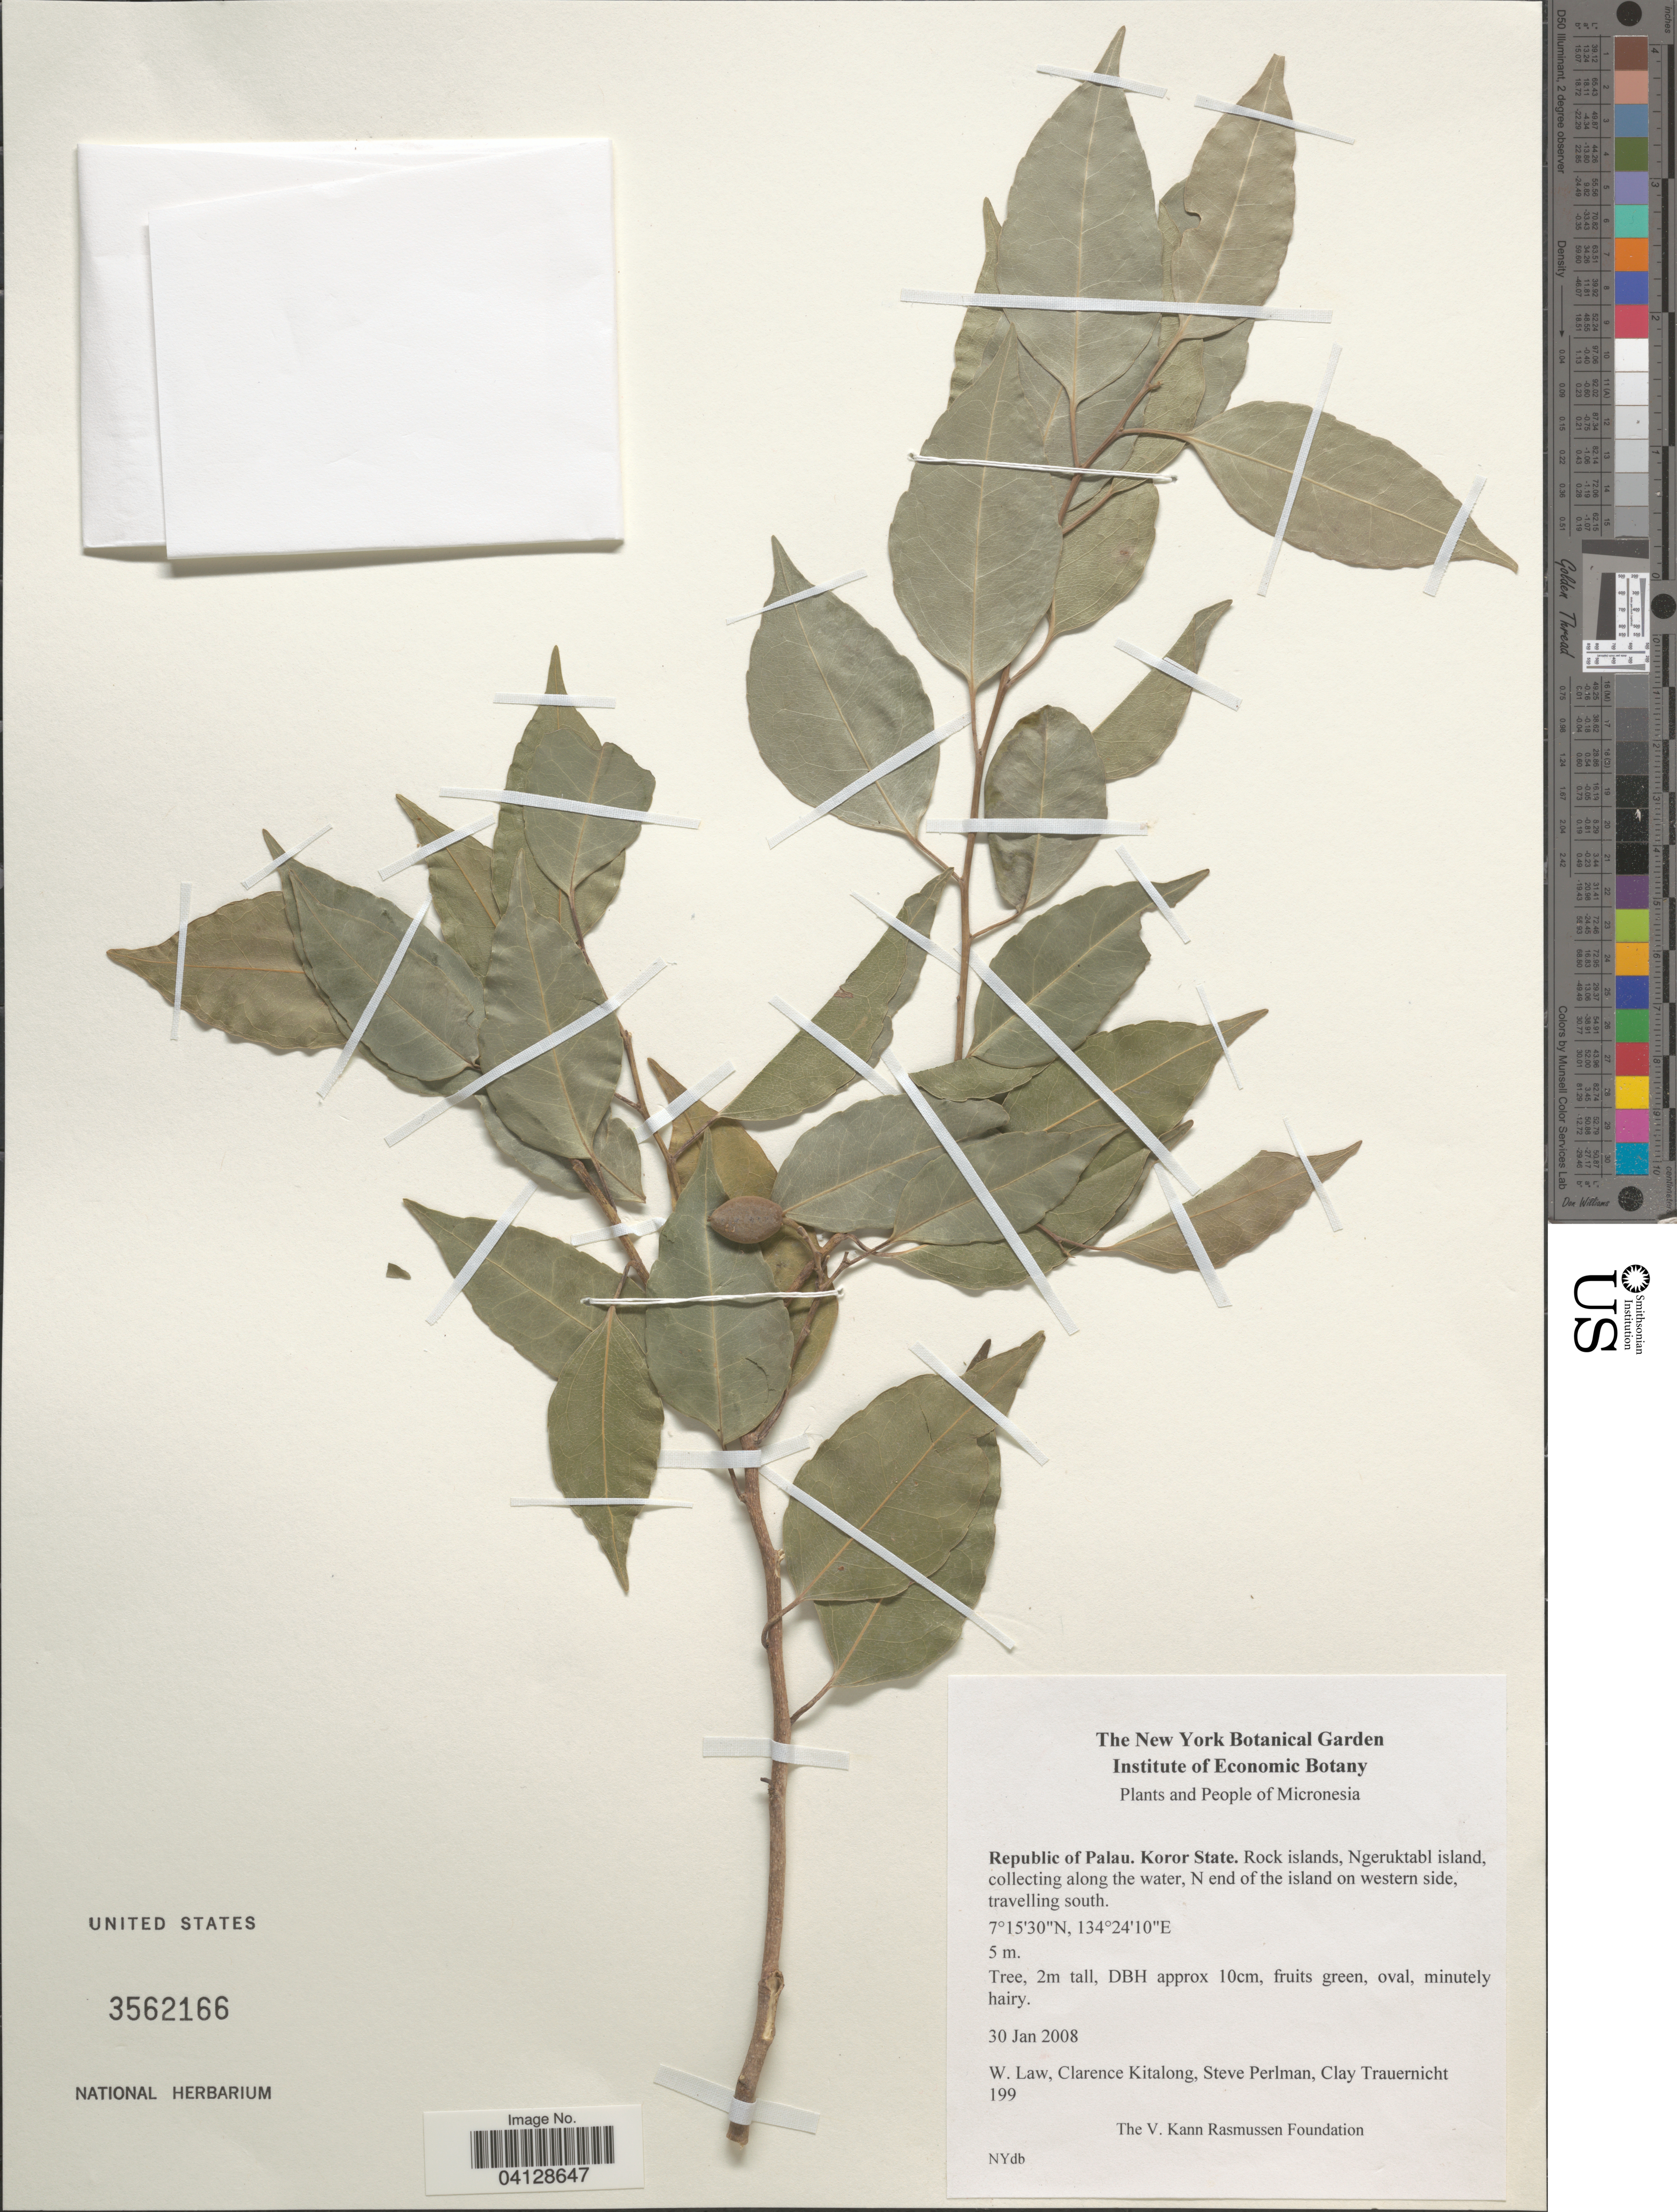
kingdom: Plantae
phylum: Tracheophyta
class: Magnoliopsida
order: Oxalidales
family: Elaeocarpaceae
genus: Elaeocarpus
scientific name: Elaeocarpus sp.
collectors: W. Law, C. Kitalong, S. Perlman & C. Trauernicht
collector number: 199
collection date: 2008-01-30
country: Palau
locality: Micronesia. Republic of Palau. Koror State. Rock islands, Ngeruktabl island, collecting along the water, N end of he island on western side, travelling south.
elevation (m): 5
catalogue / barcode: US 3562166